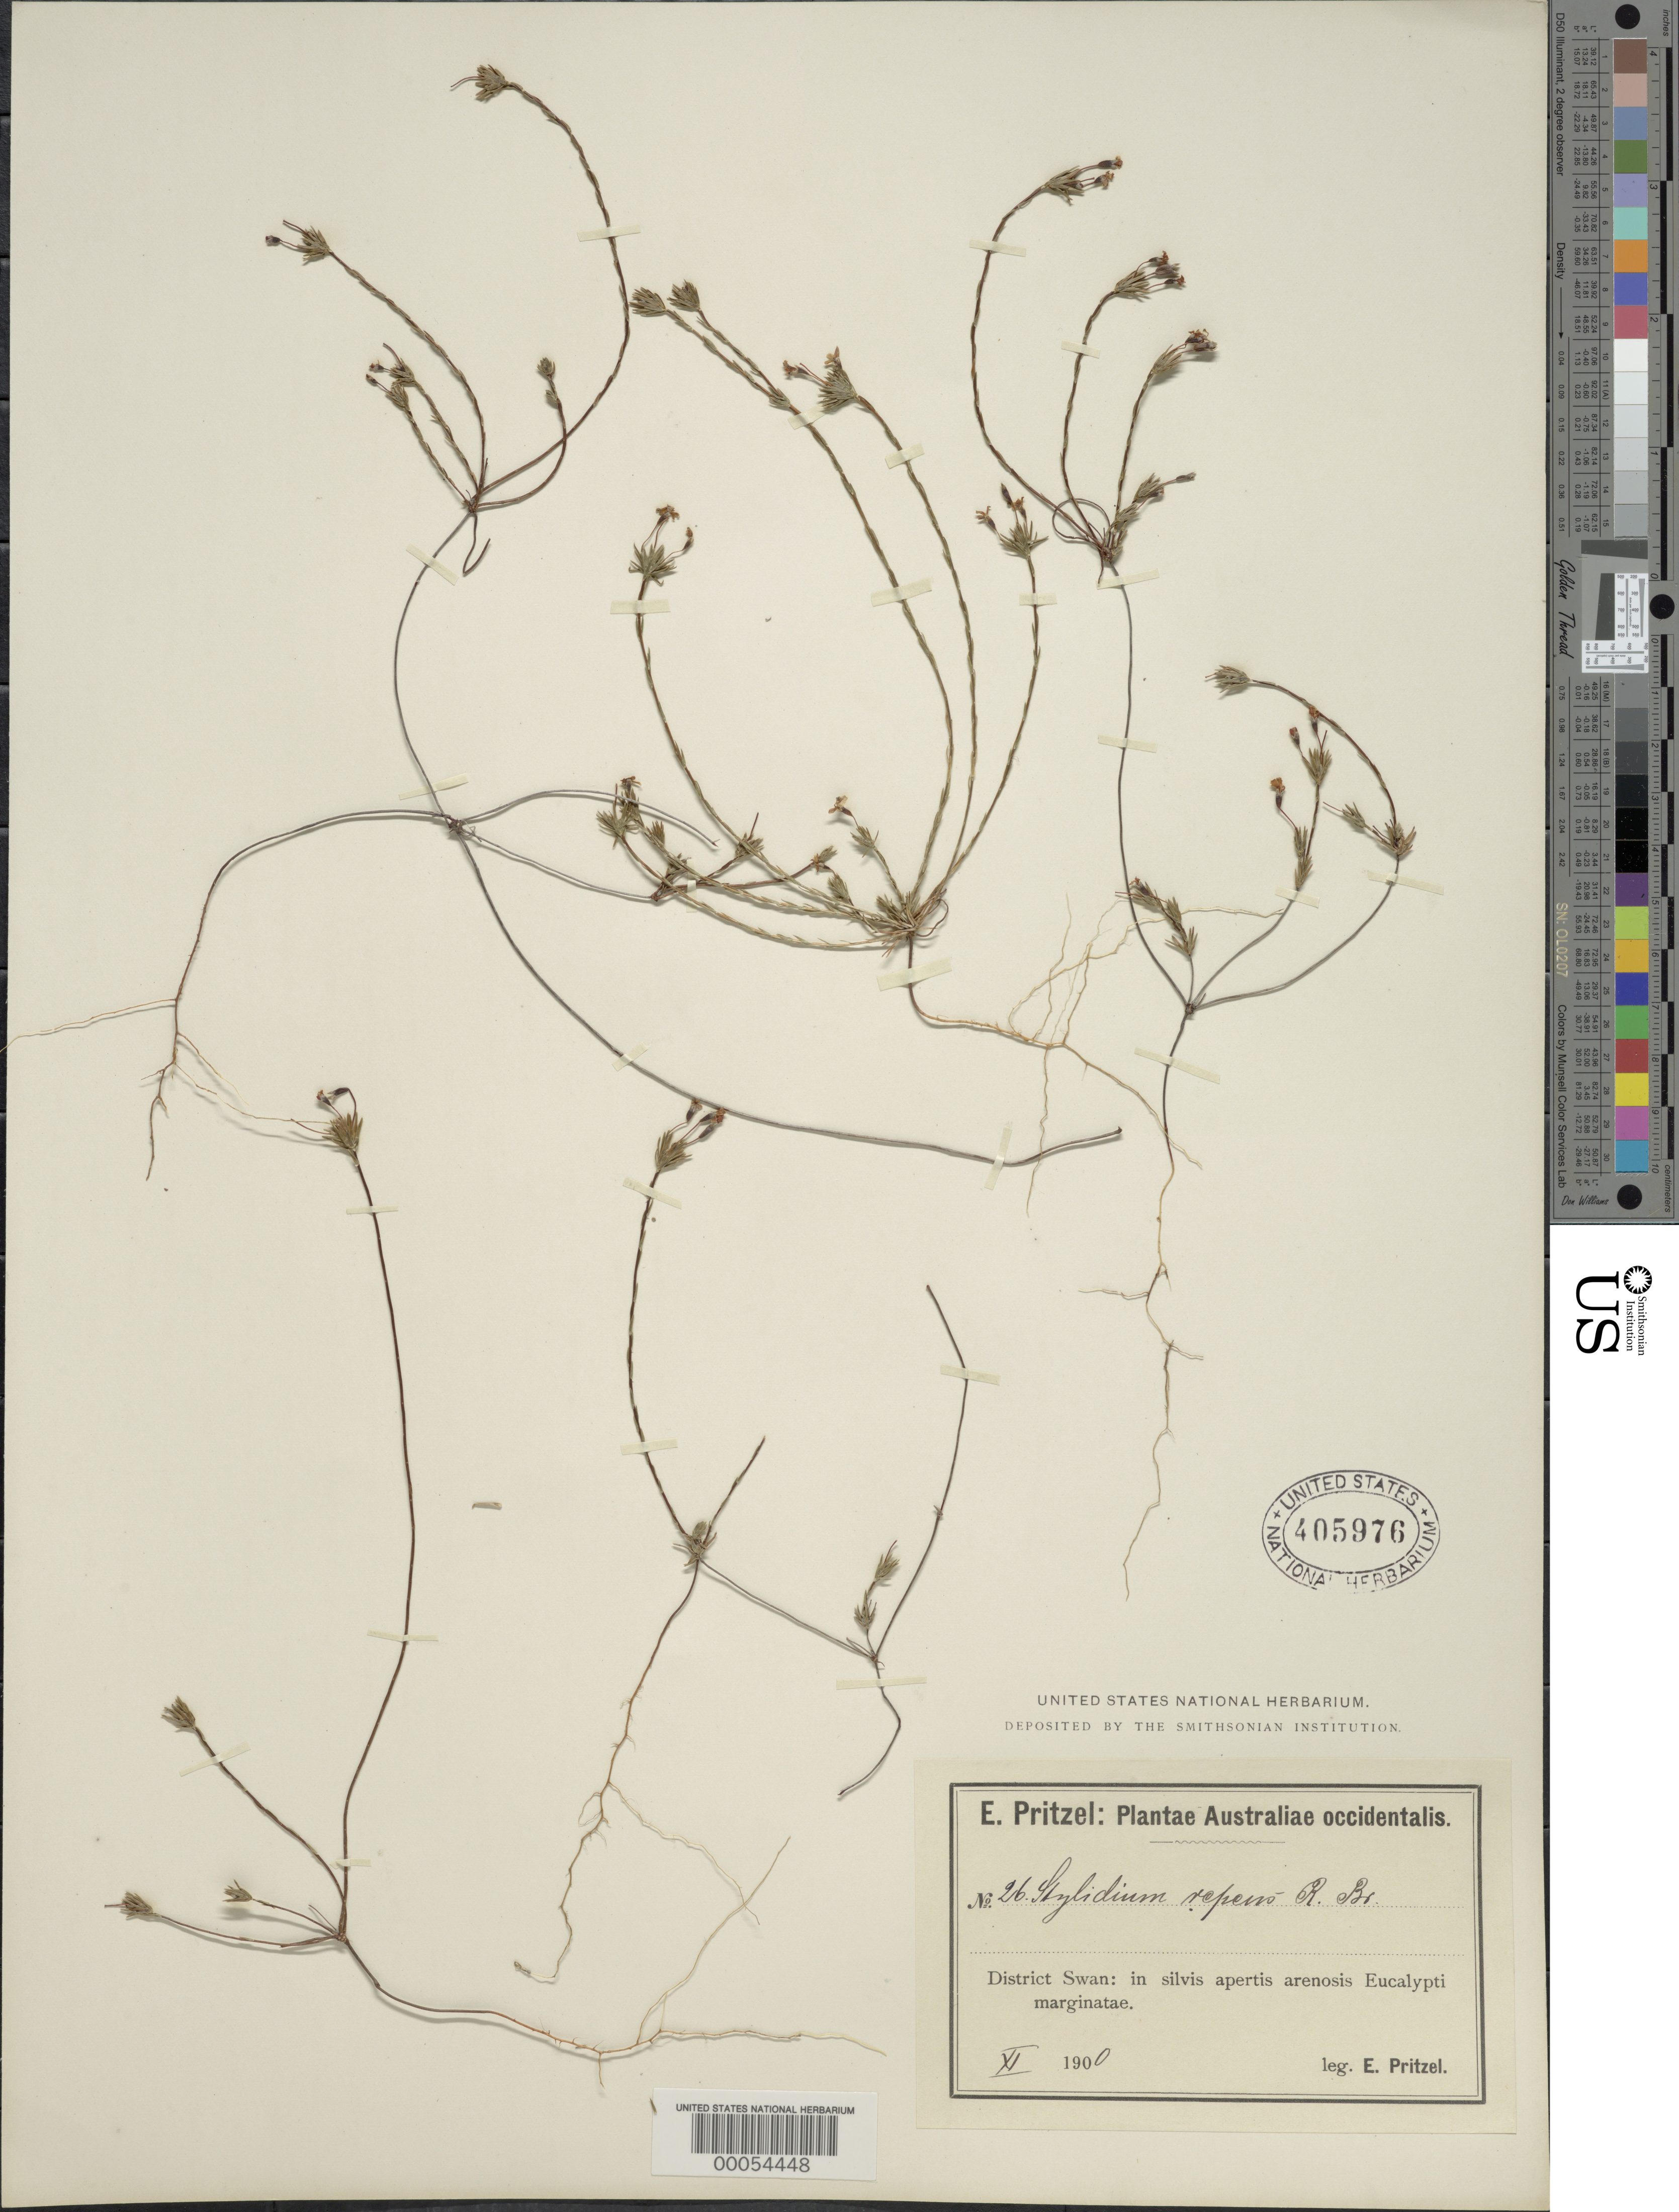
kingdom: Plantae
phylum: Tracheophyta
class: Magnoliopsida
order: Asterales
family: Stylidiaceae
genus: Stylidium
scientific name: Stylidium repens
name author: R. Br.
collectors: E. G. Pritzel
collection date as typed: Nov 1900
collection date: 1900-11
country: Australia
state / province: Western Australia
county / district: Swan Swan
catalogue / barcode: US 405976